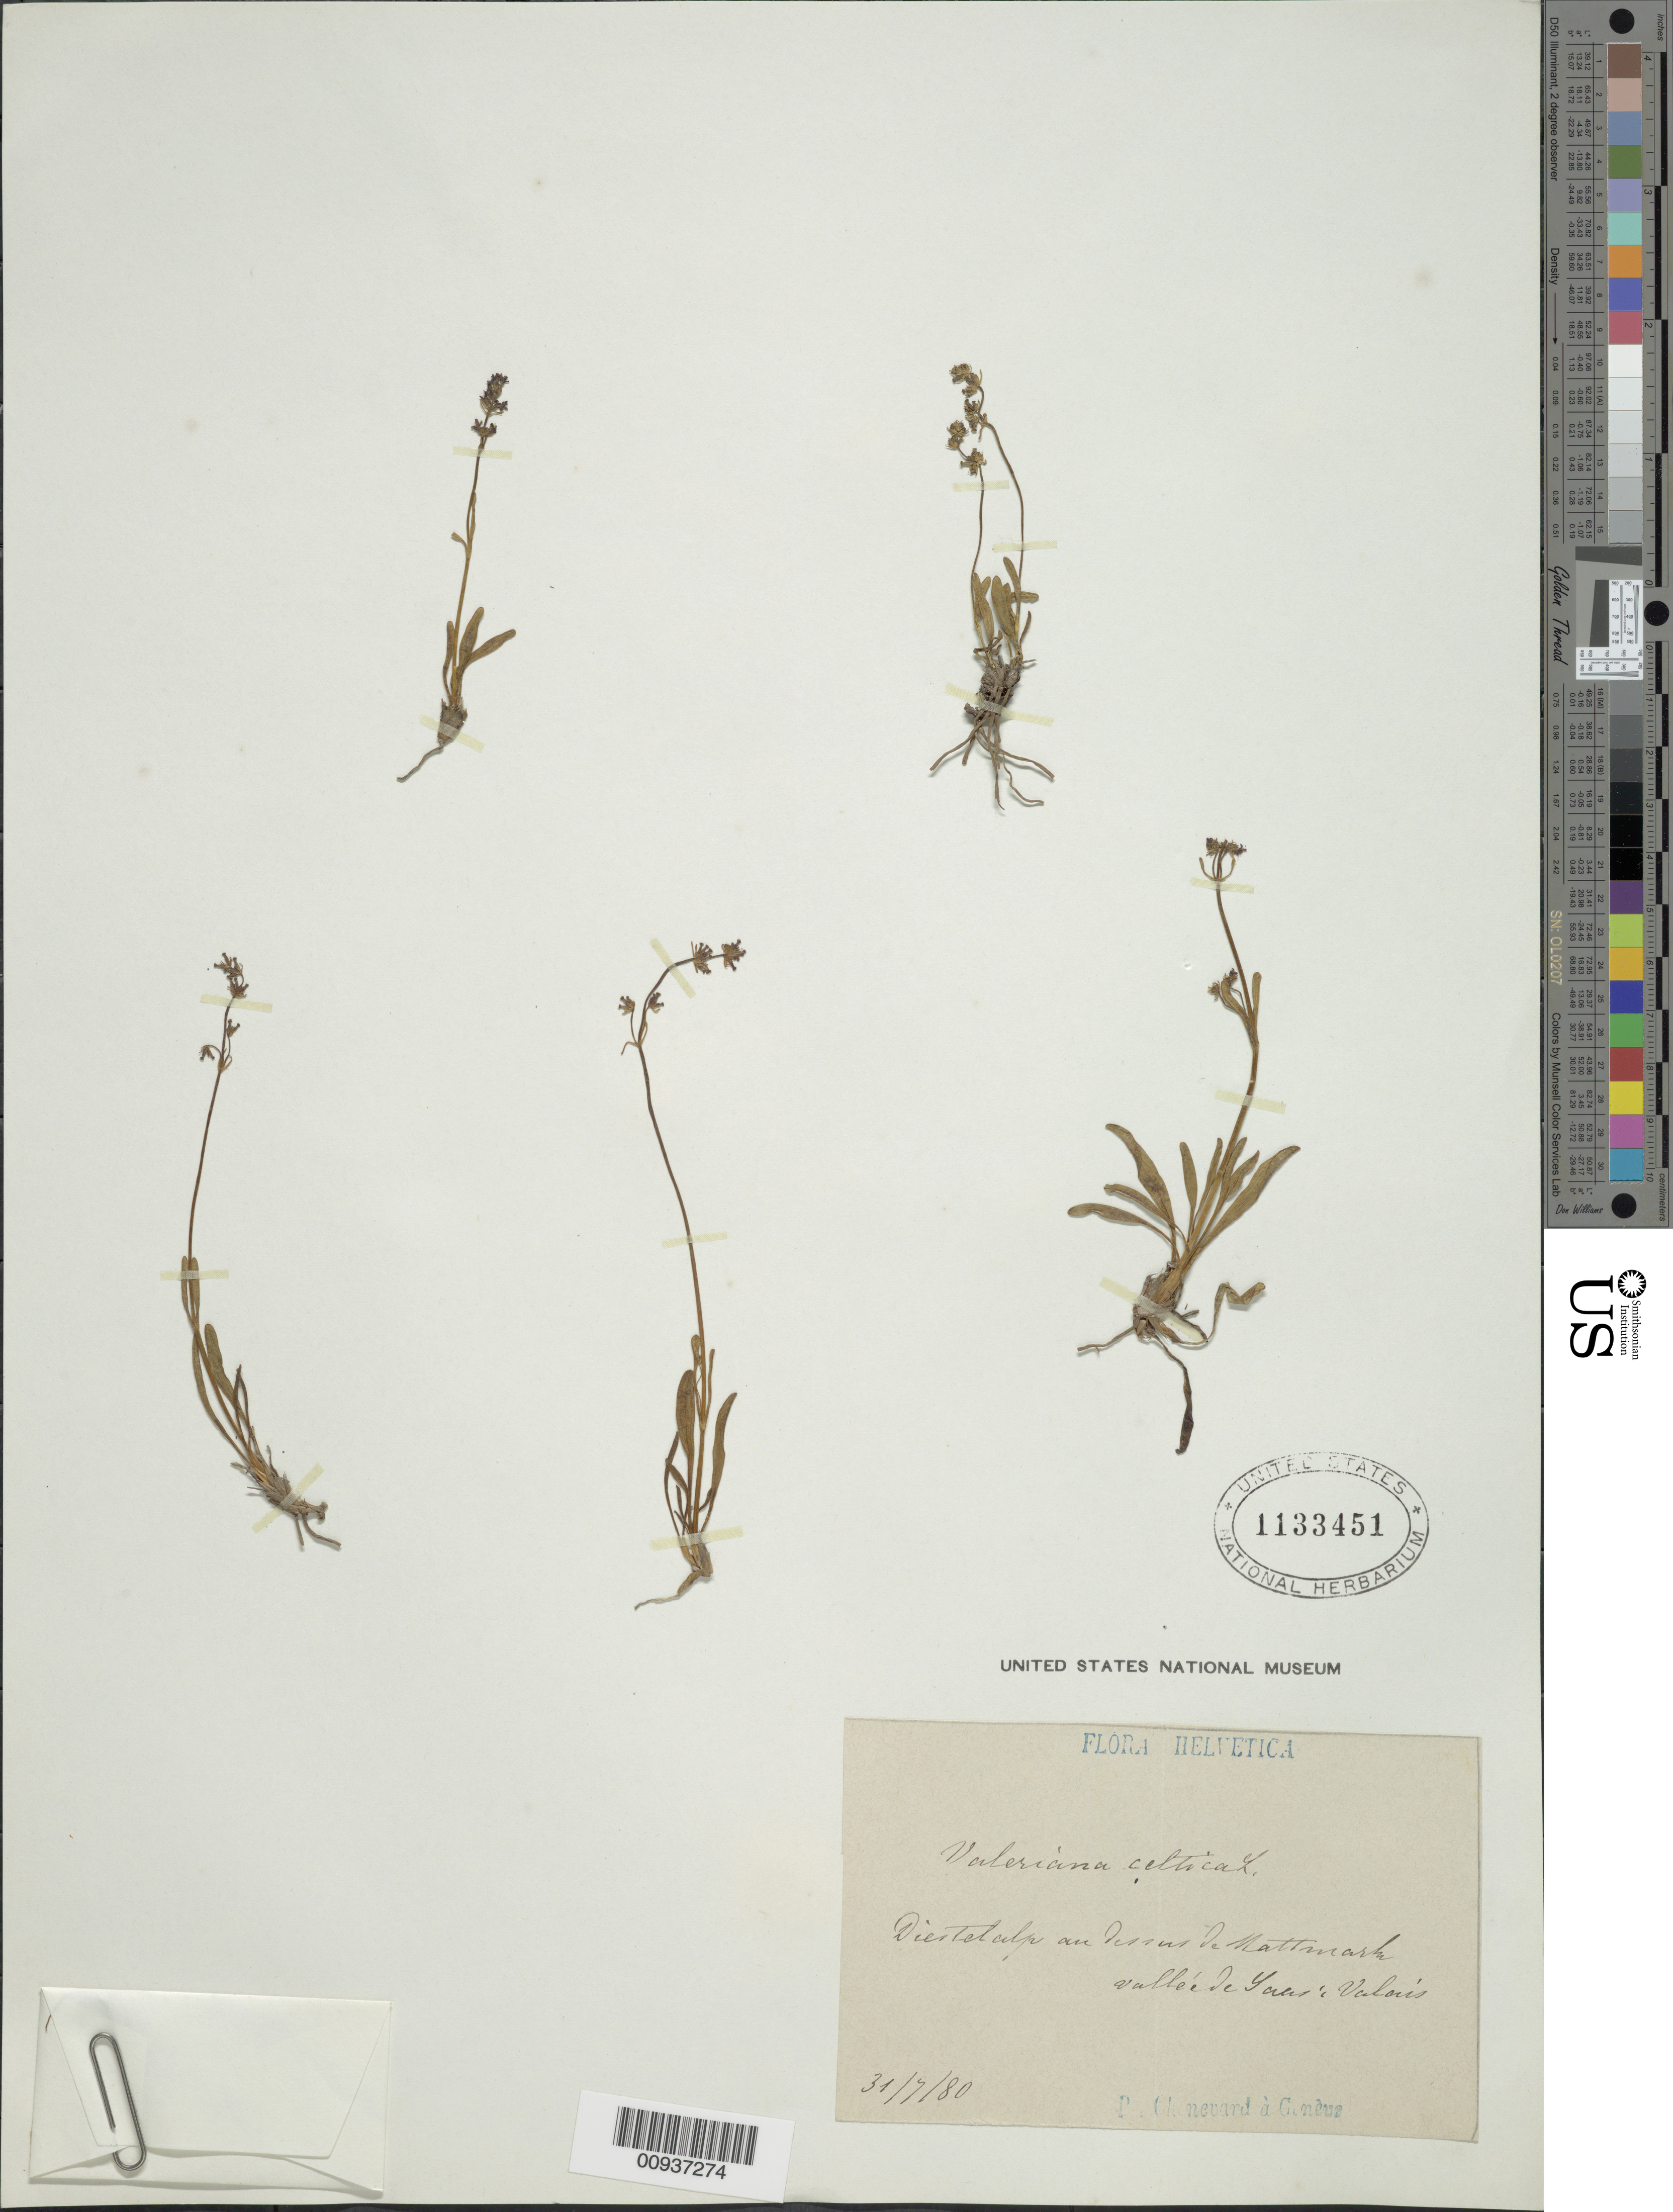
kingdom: Plantae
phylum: Tracheophyta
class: Magnoliopsida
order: Dipsacales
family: Caprifoliaceae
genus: Valeriana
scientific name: Valeriana celtica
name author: L.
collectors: P. Chenevard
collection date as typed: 31 Jul 1880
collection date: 1880-07-31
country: Switzerland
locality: Diertelalp an [] de Mattrinarh,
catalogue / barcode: US 1133451